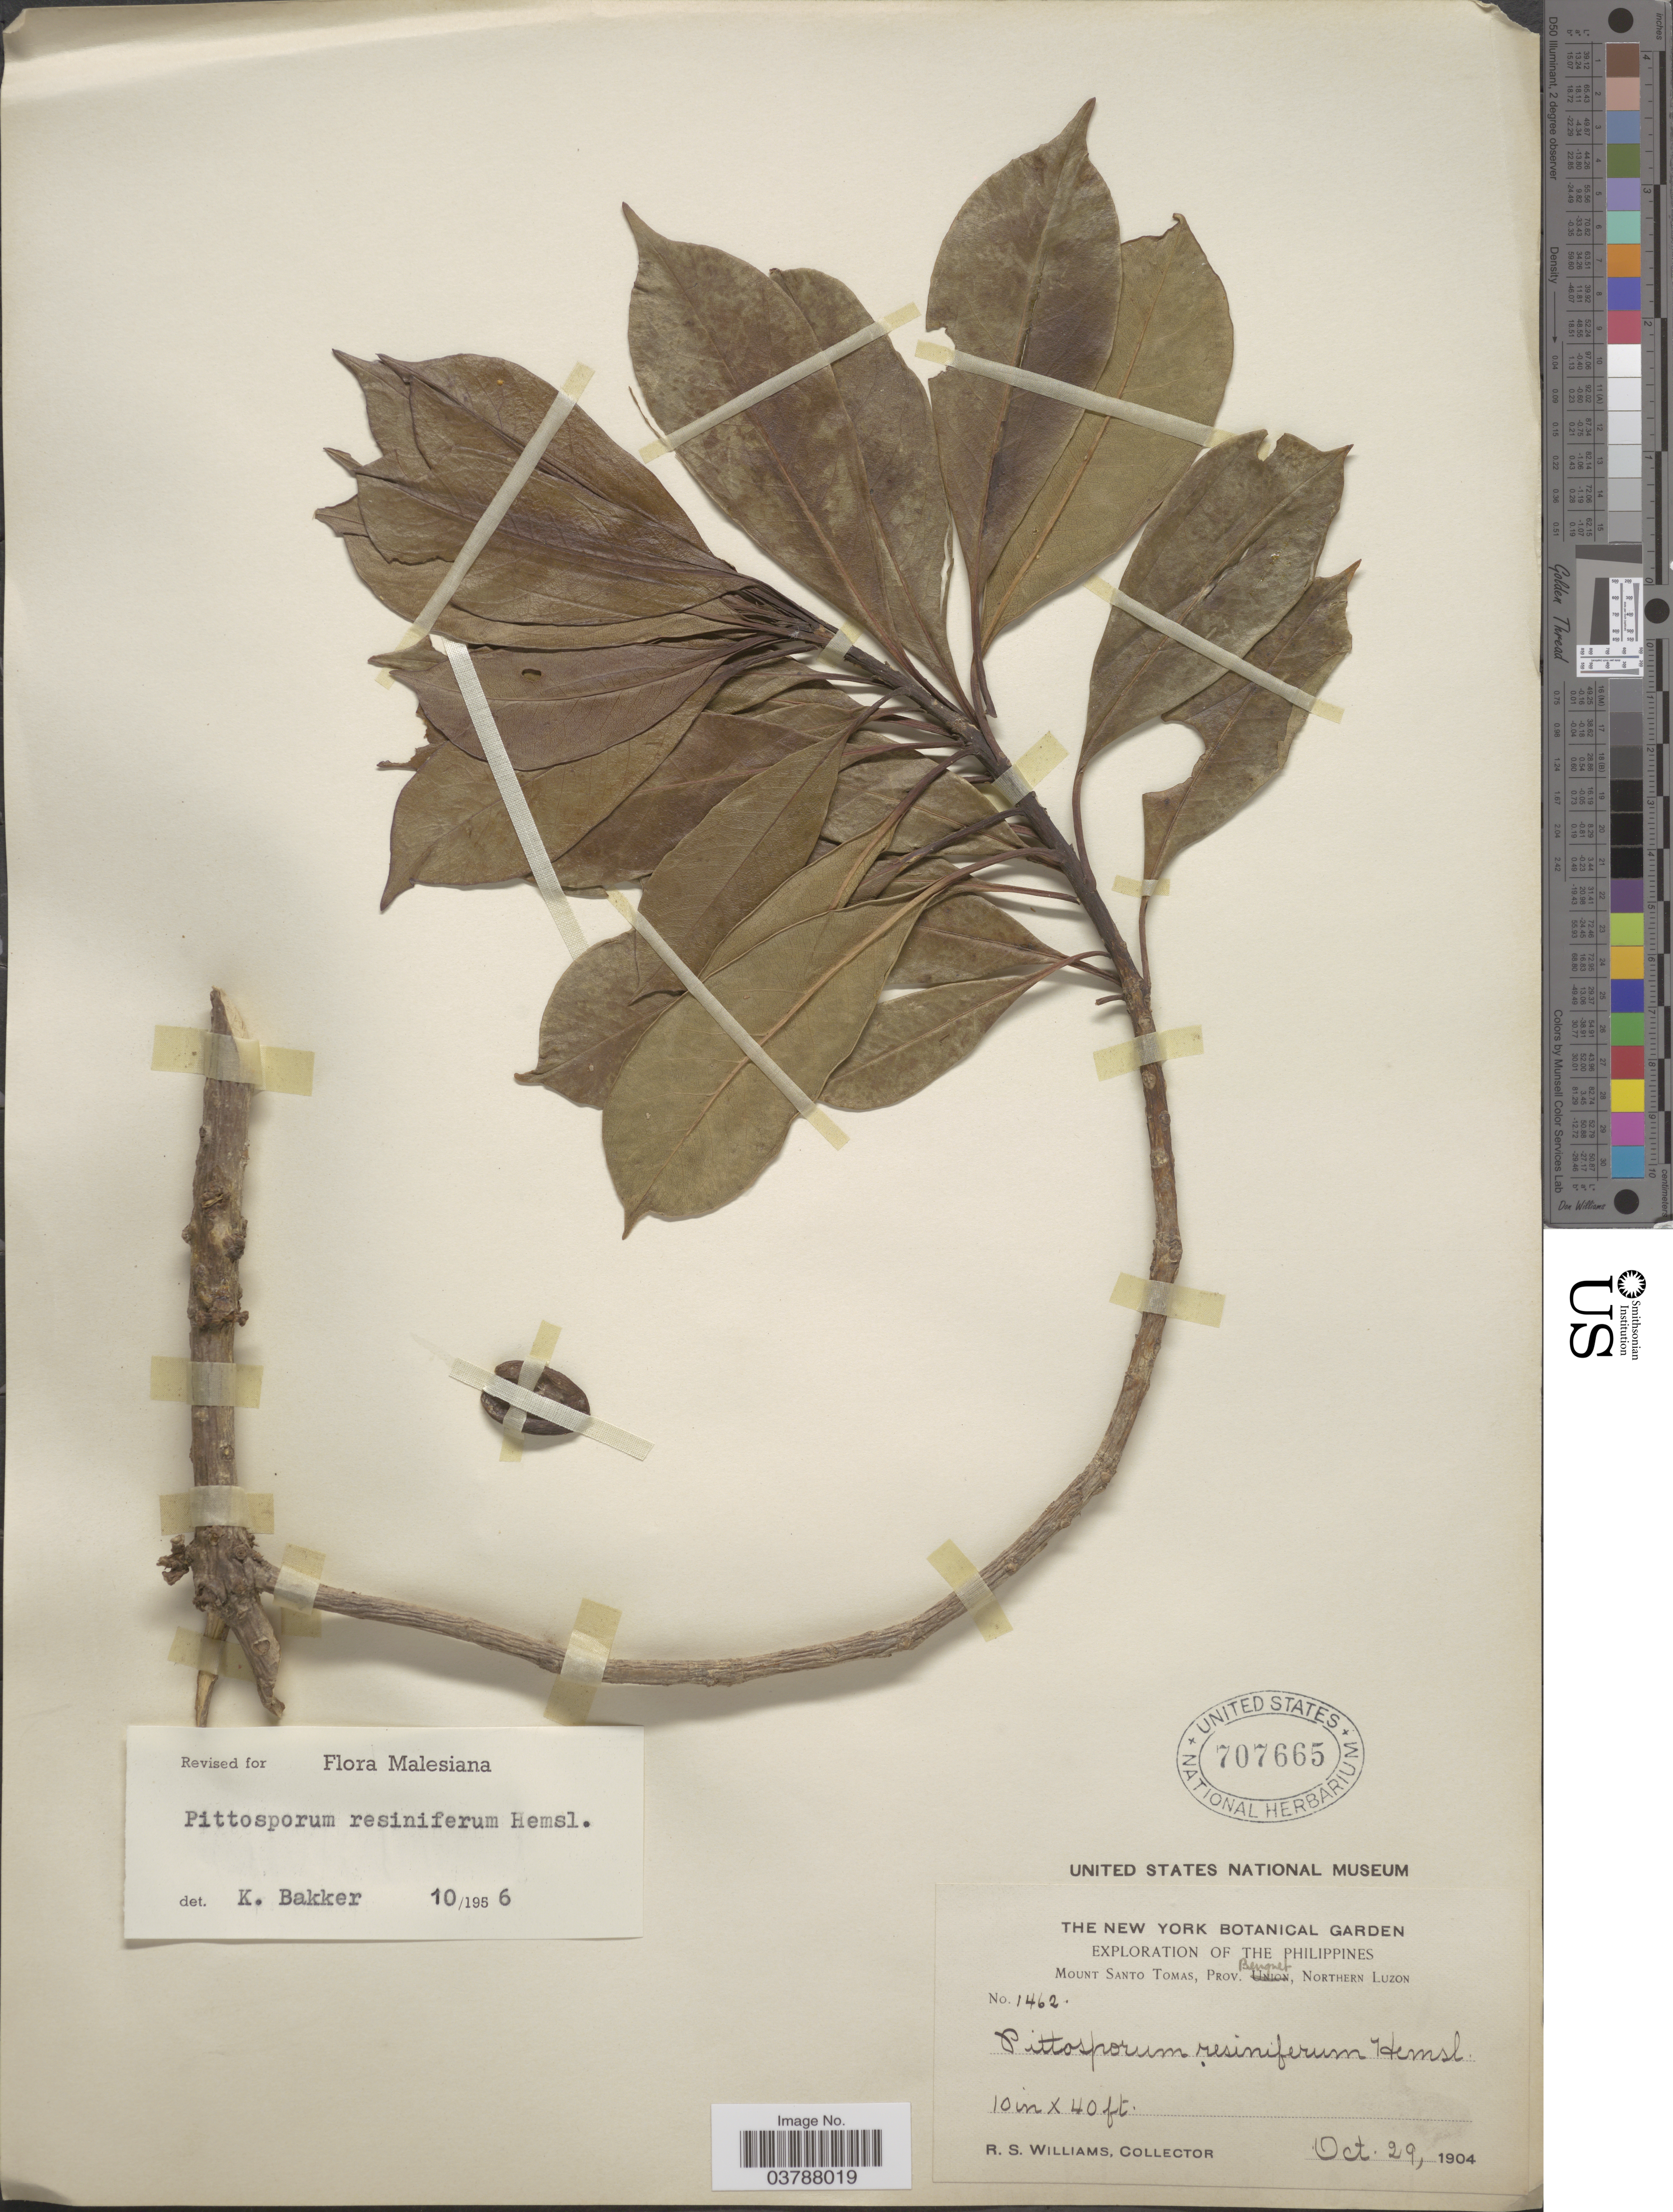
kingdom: Plantae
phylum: Tracheophyta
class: Magnoliopsida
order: Apiales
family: Pittosporaceae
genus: Pittosporum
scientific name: Pittosporum resiniferum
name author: Hemsl.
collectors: R. S. Williams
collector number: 1462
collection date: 1904-10-29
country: Philippines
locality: Mount Santo Tomas, Prov. Benguet, Northern Luzon.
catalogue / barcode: US 707665